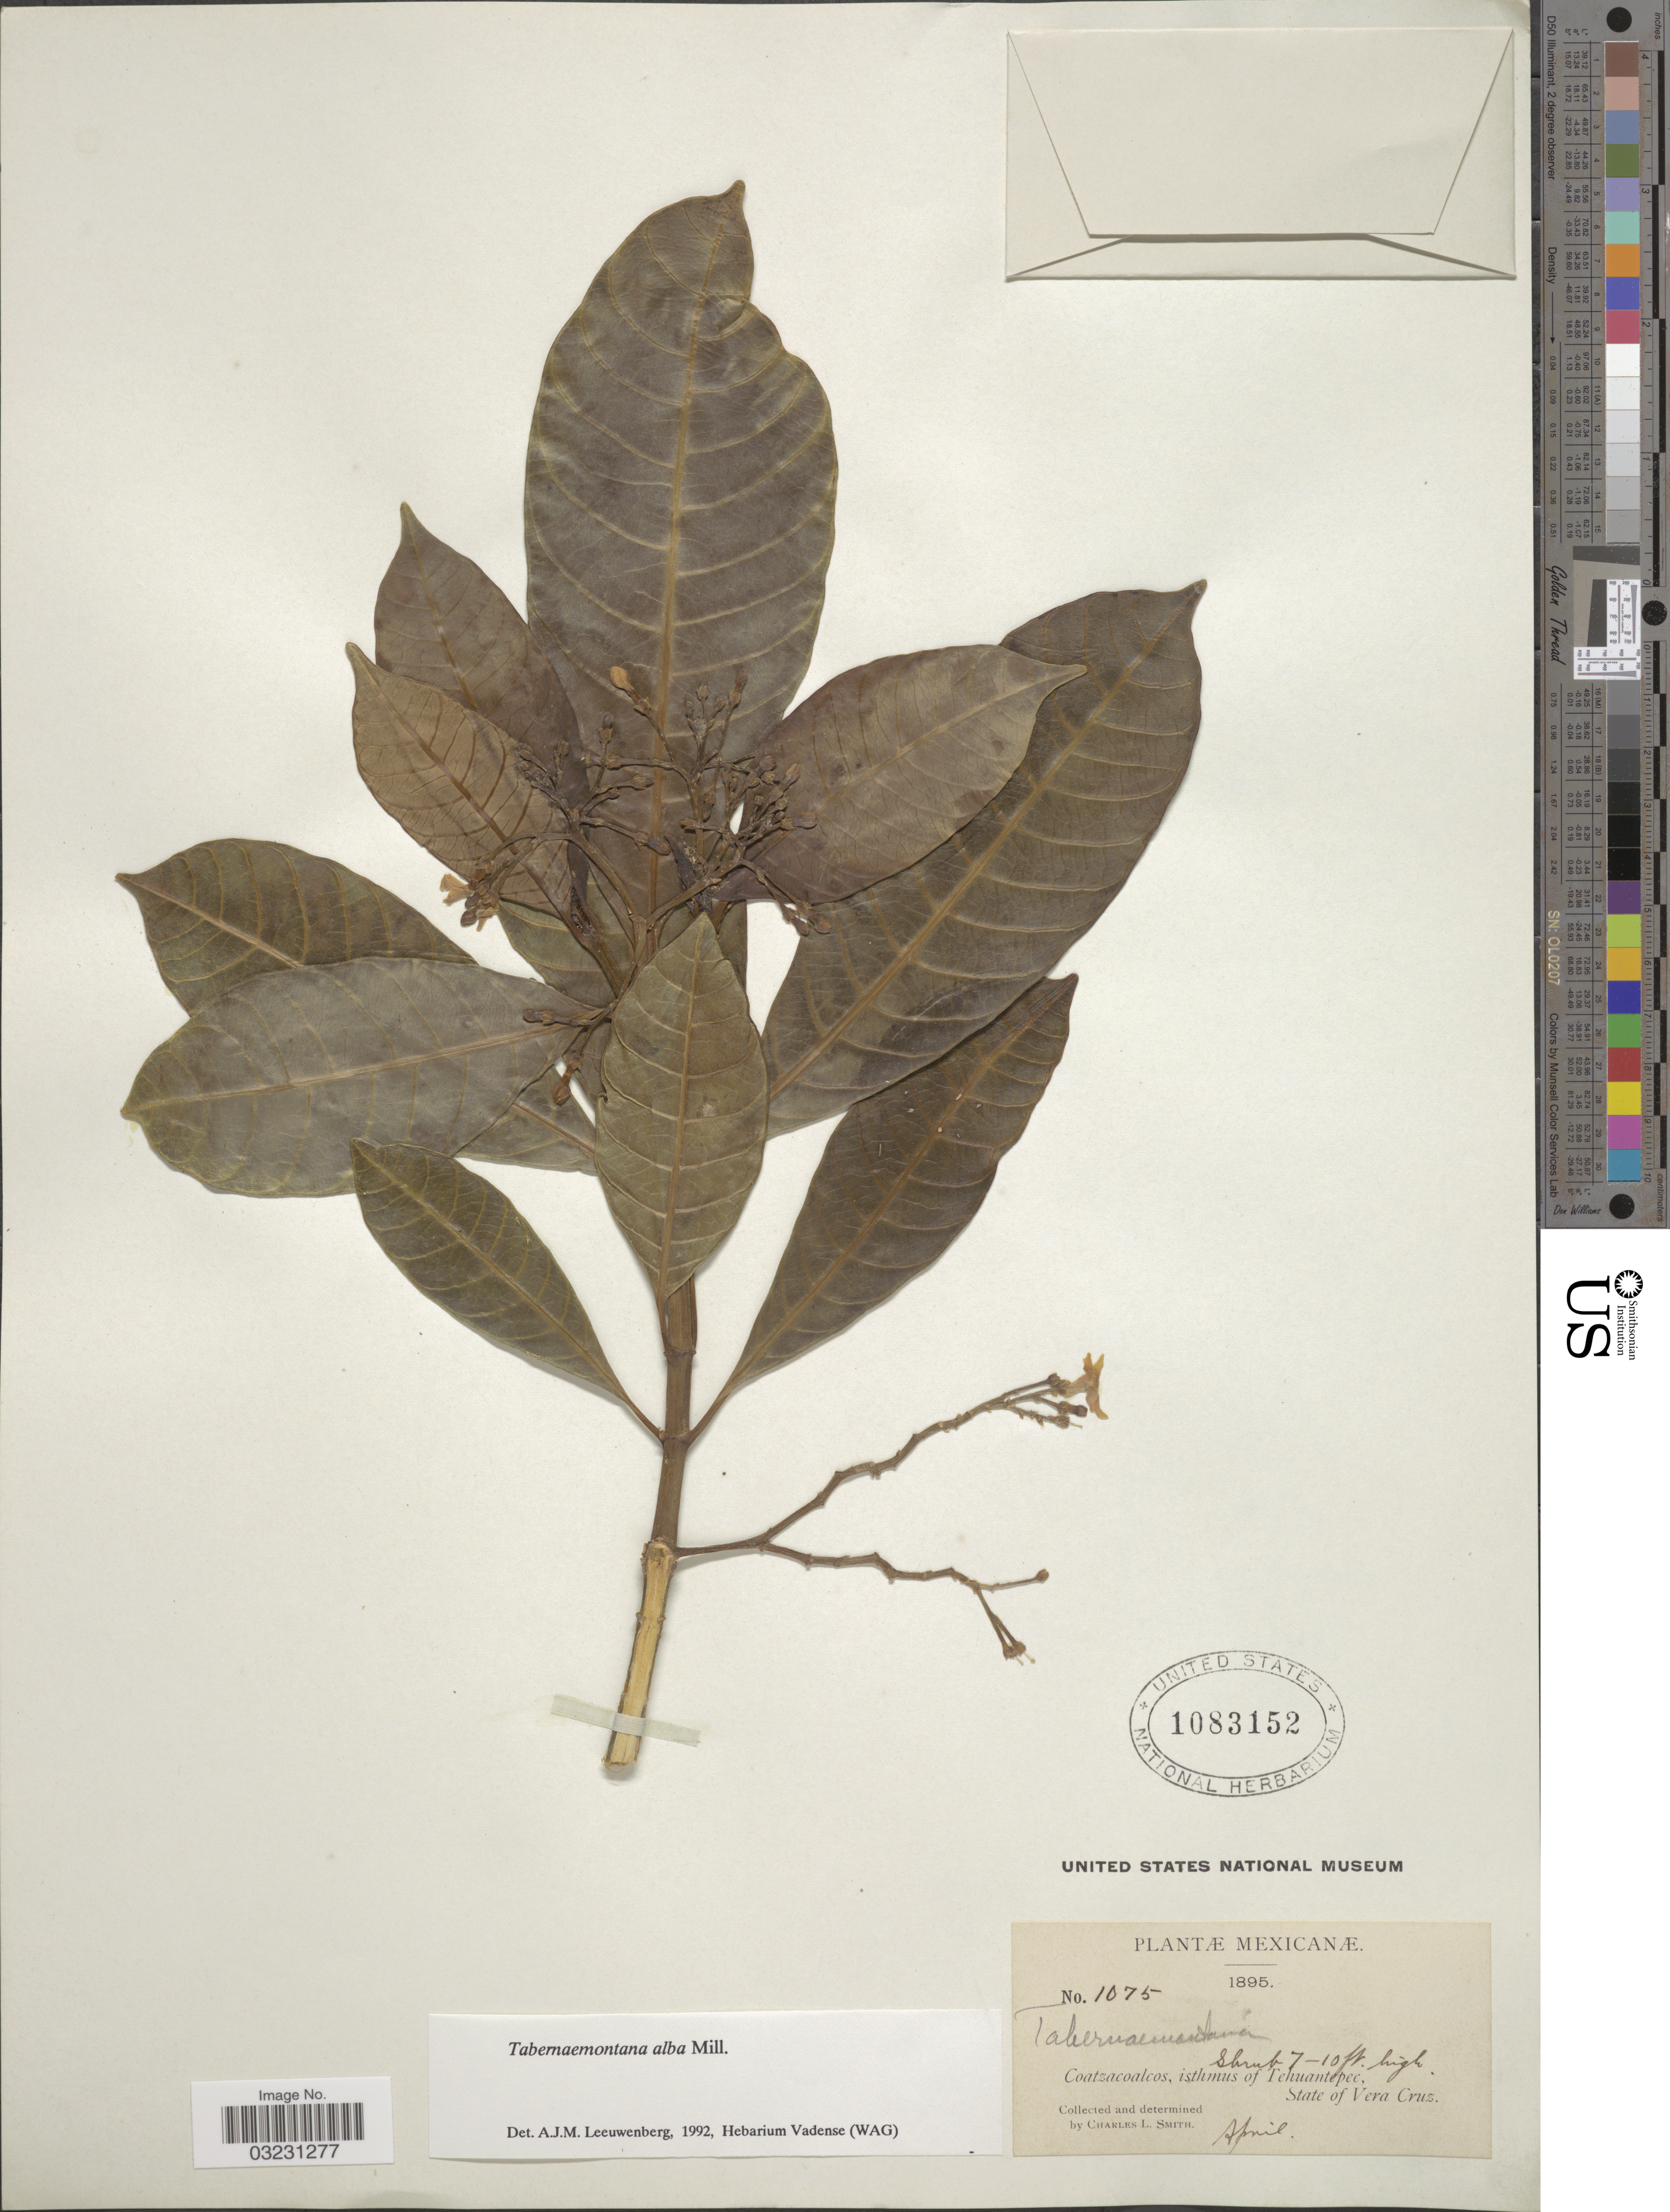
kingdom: Plantae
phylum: Tracheophyta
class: Magnoliopsida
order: Gentianales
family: Apocynaceae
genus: Tabernaemontana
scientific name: Tabernaemontana alba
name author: Mill.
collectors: C. L. Smith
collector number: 1075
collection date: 1895-04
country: Mexico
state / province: Veracruz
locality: Coatzacoalcos, isthmus of Tehuantepec, State of Vera Cruz.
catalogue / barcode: US 1083152